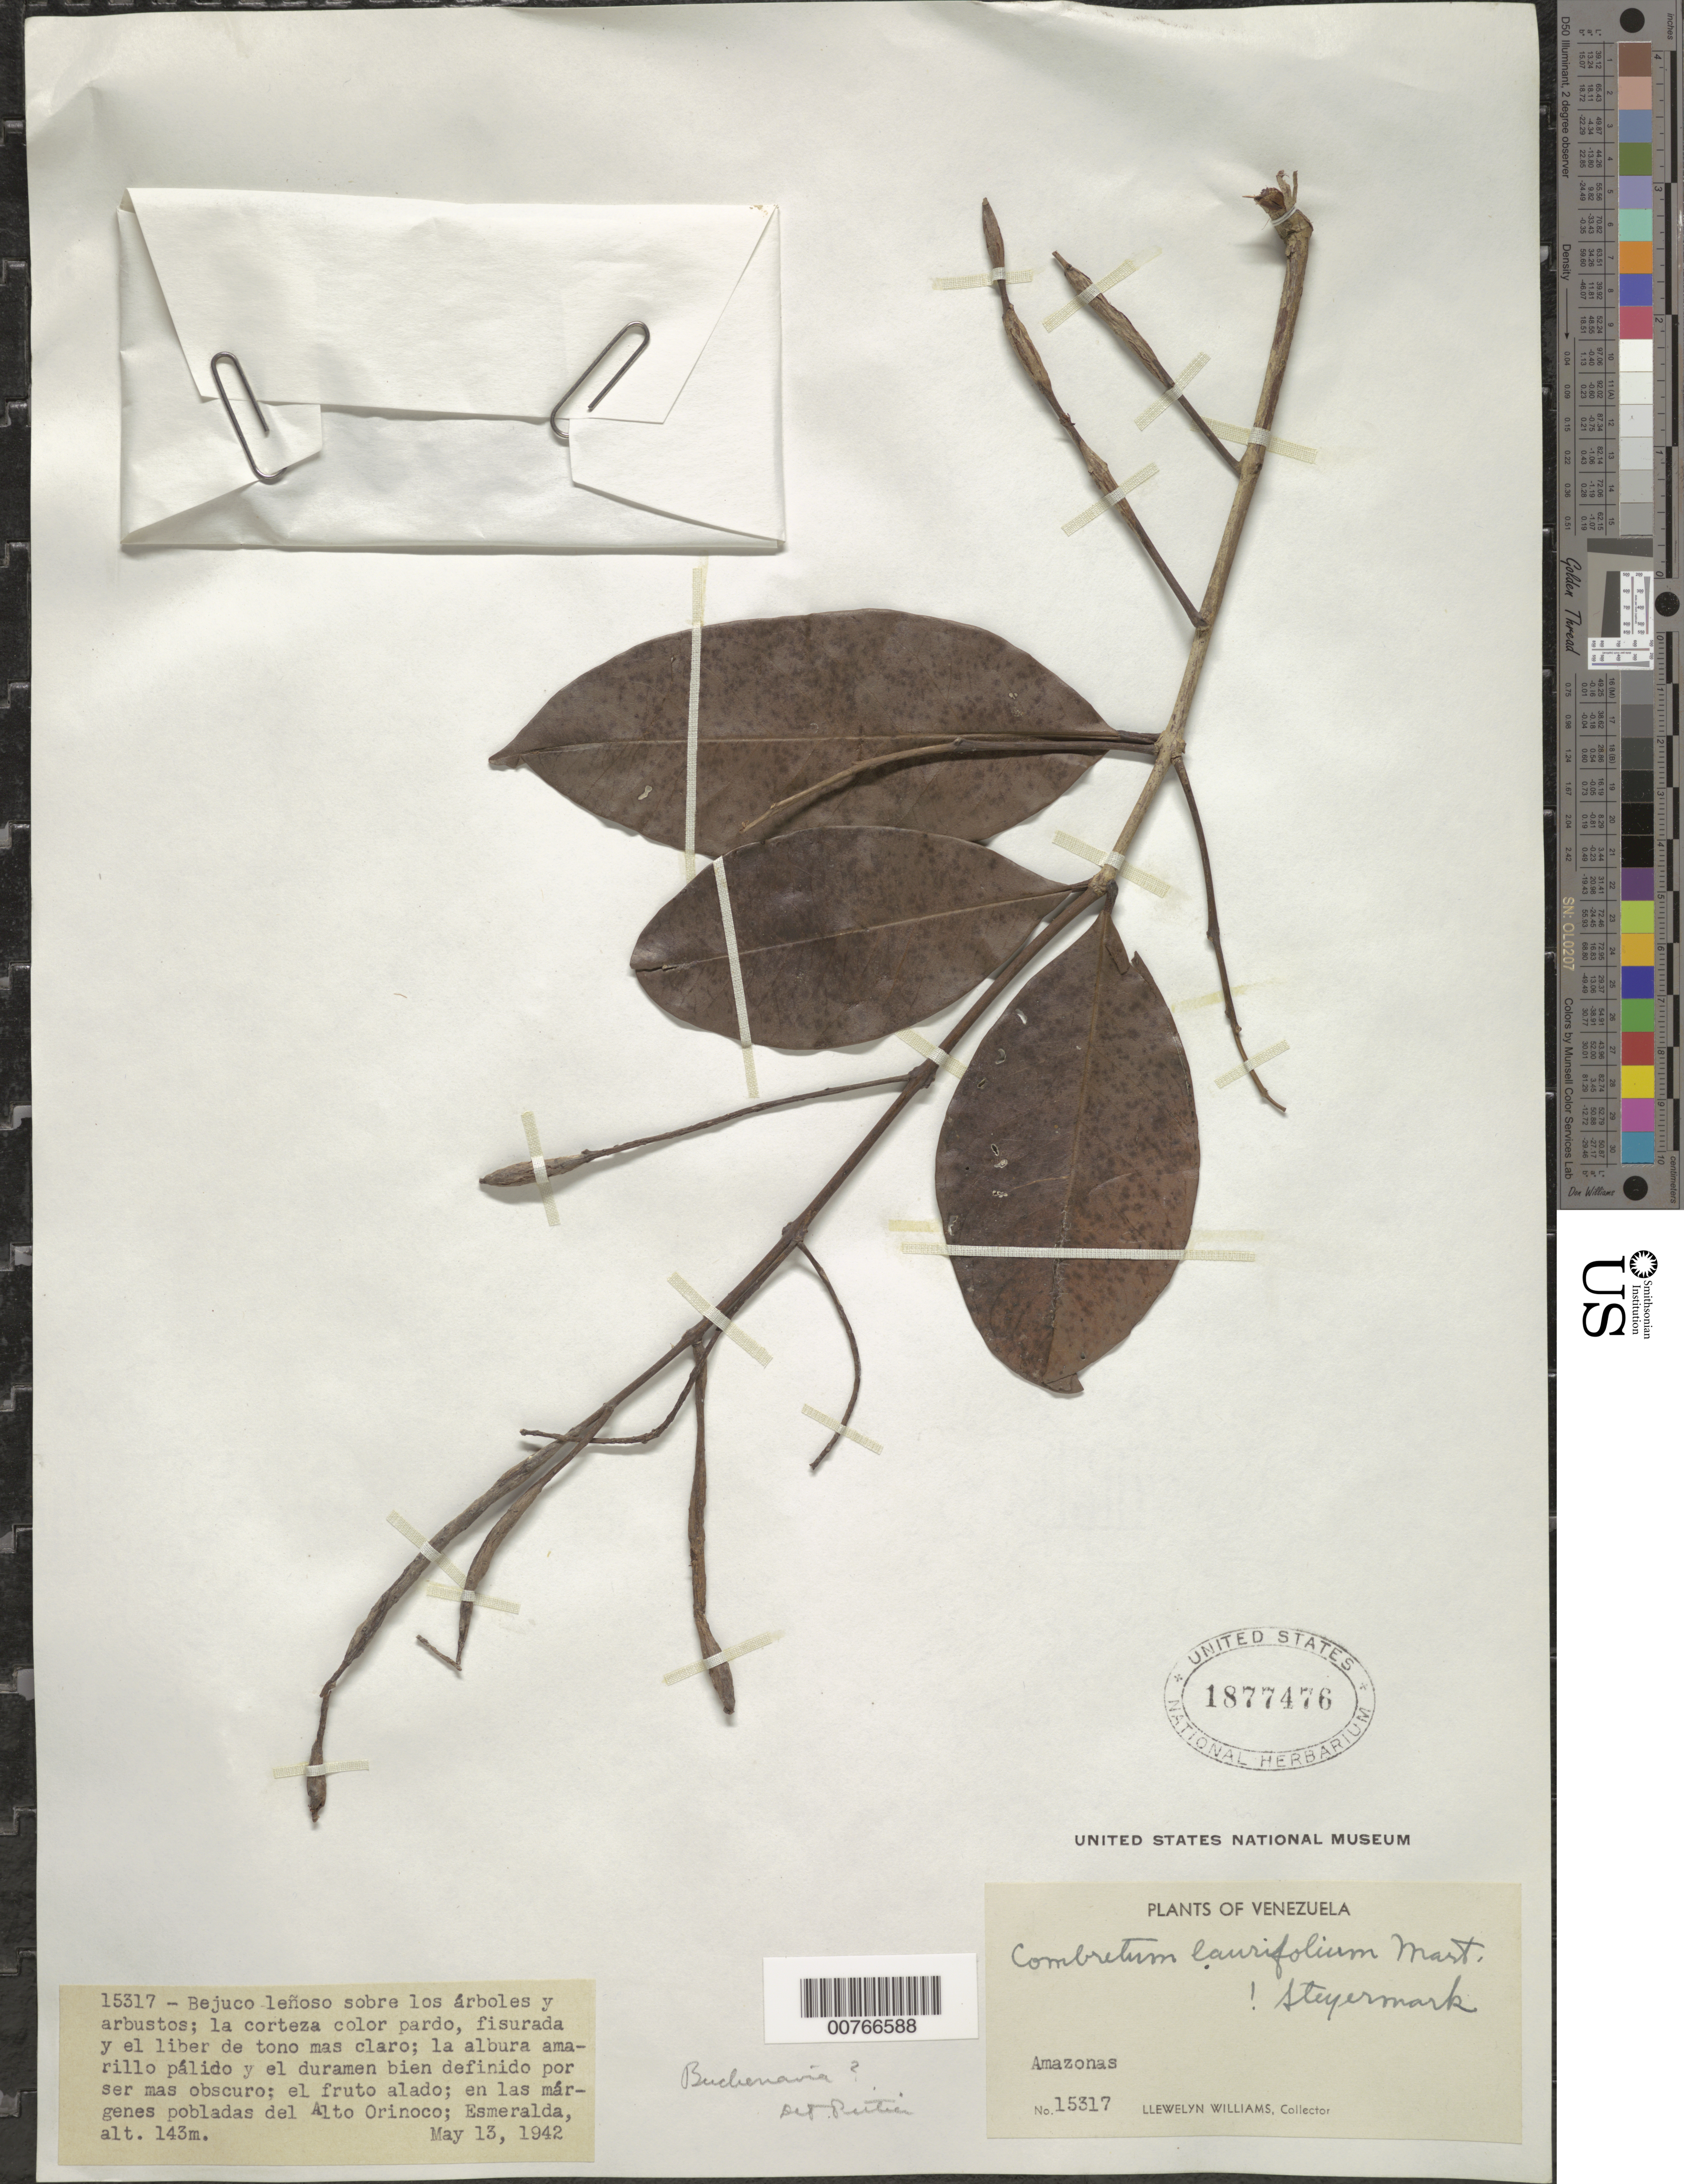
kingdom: Plantae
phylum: Tracheophyta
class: Magnoliopsida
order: Myrtales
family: Combretaceae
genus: Combretum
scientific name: Combretum pyramidatum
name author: Desv.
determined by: Steyermark, Julian A., (VEN)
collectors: Ll. Williams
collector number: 15317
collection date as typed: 13-May-42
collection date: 1942-05-13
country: Venezuela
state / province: Amazonas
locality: Esmeralda, Alto Orinoco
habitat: Margenes pobladas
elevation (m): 143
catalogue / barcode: US 1877476